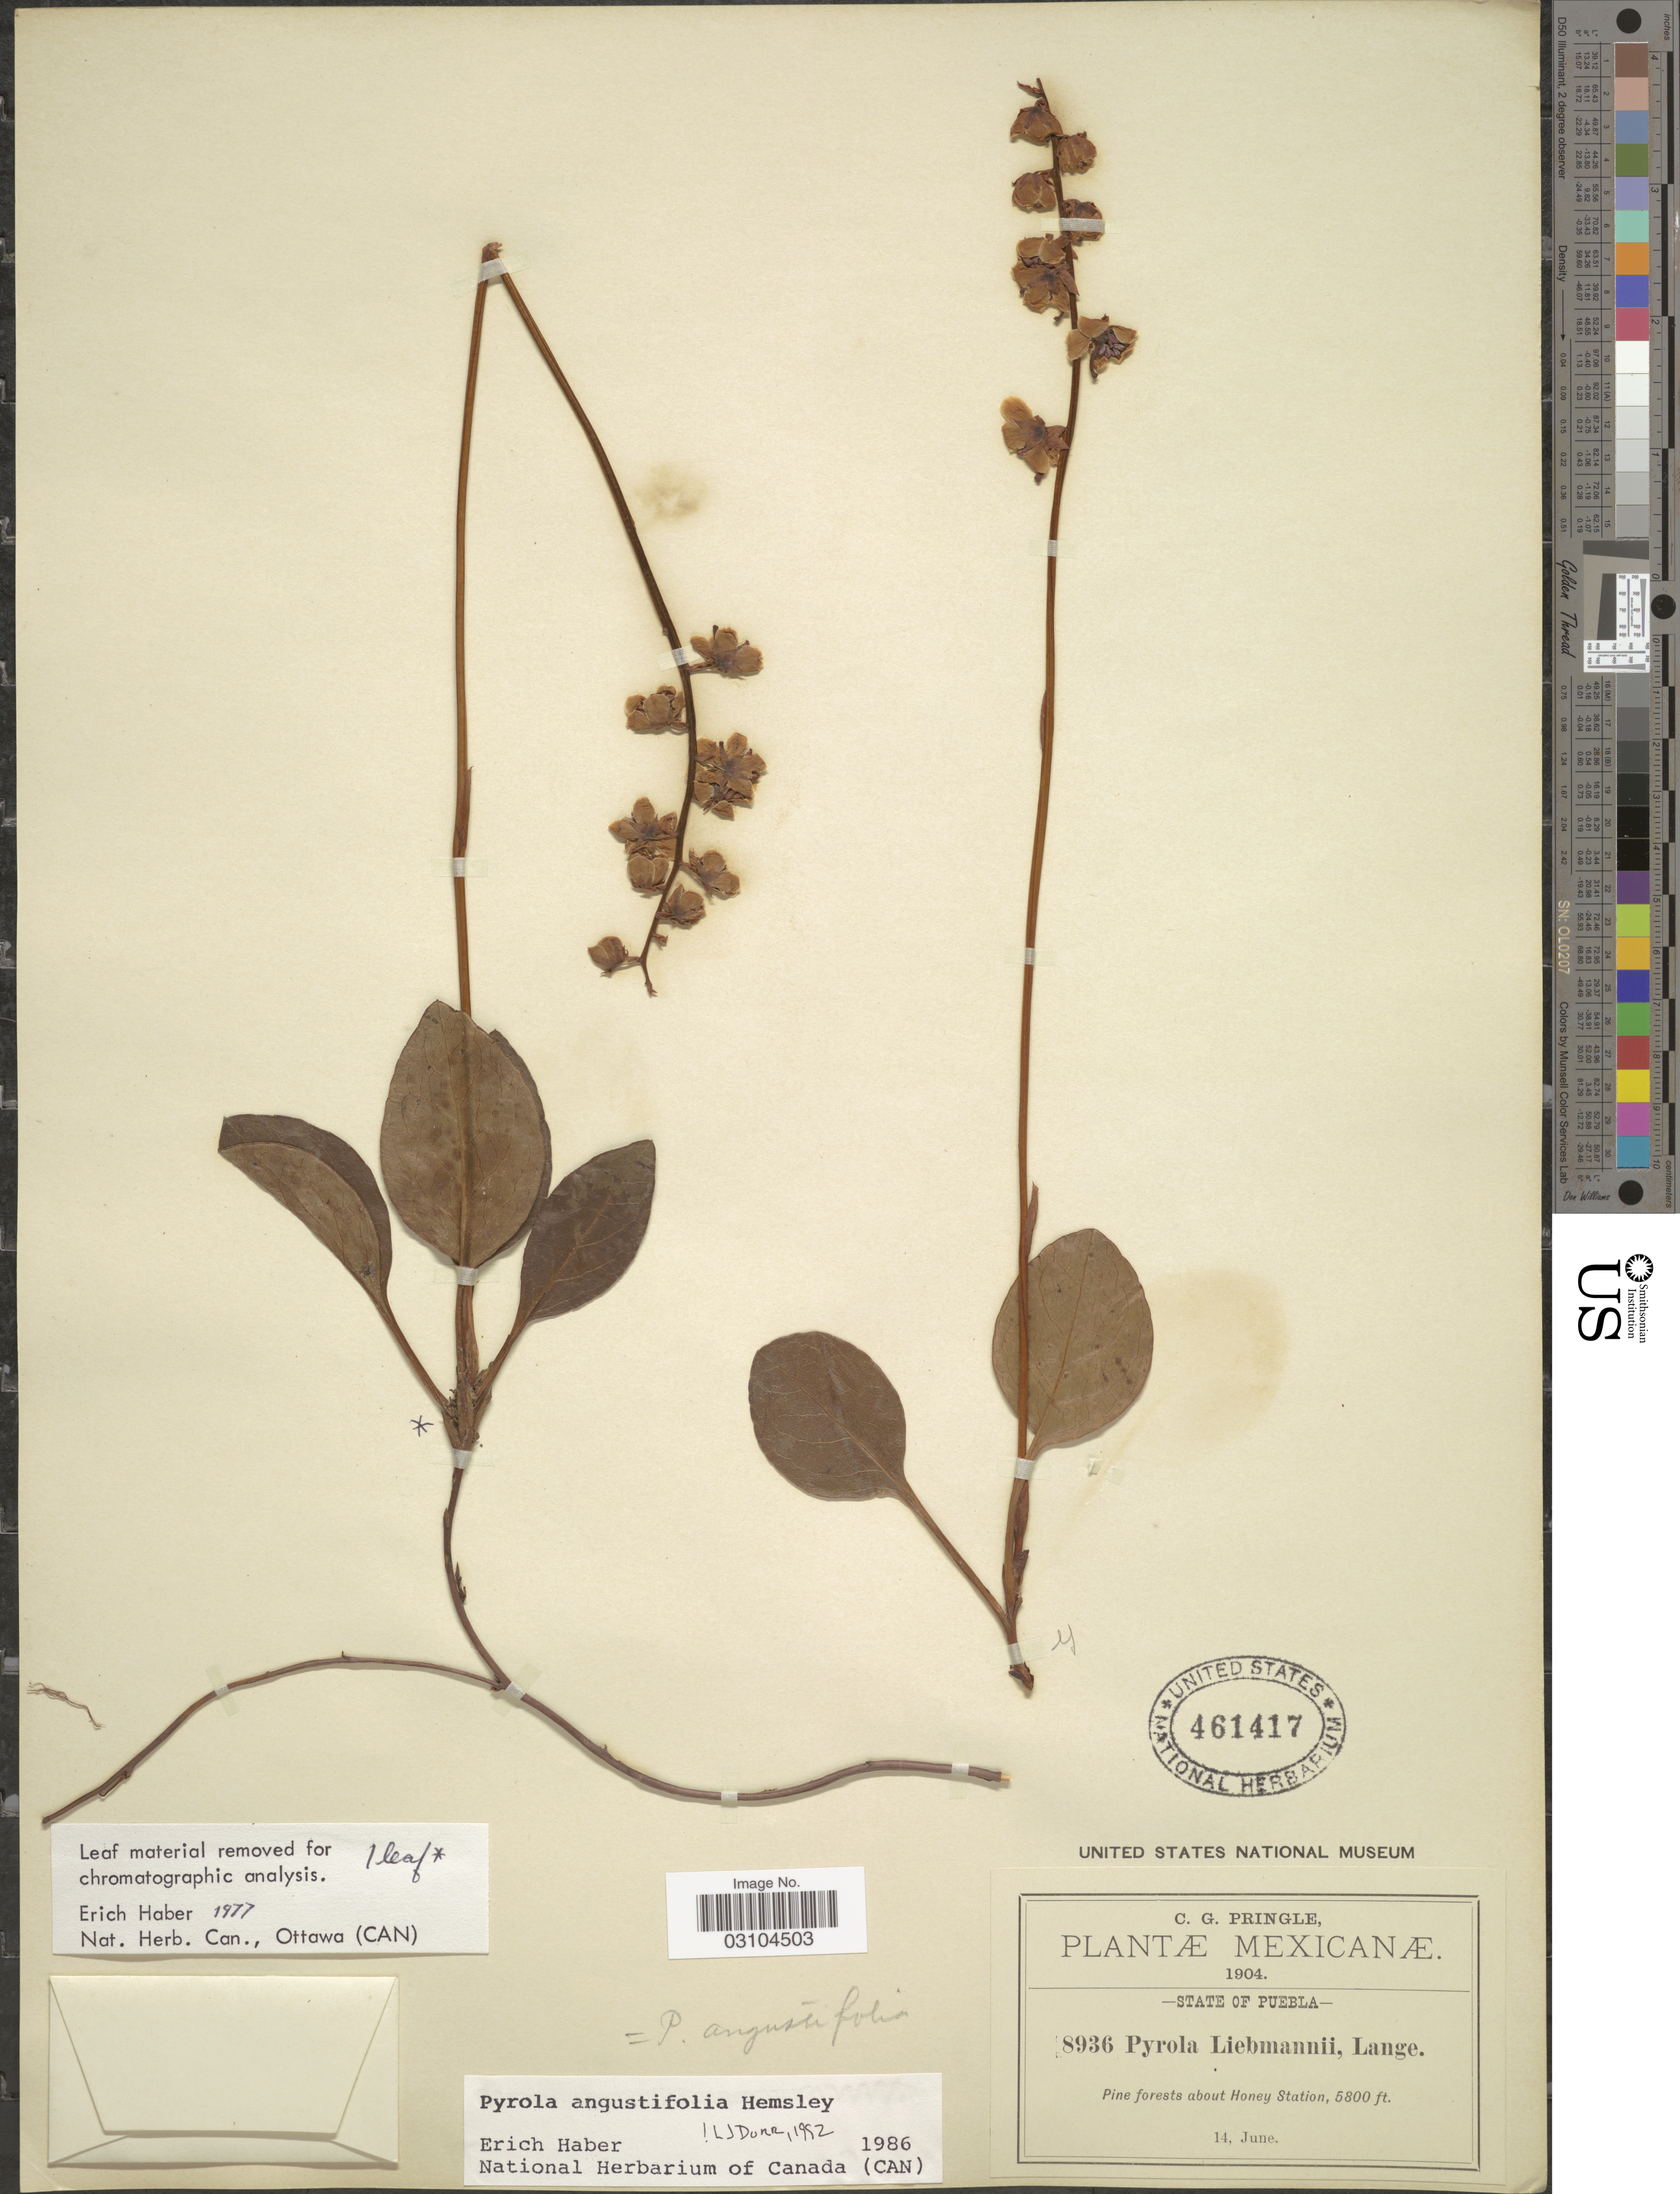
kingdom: Plantae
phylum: Tracheophyta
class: Magnoliopsida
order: Ericales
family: Ericaceae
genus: Pyrola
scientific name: Pyrola angustifolia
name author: (Alef.) Hemsl.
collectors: C. G. Pringle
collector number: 8936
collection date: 1904-06-14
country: Mexico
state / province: Puebla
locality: Pine forests about Honey Station.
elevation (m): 1768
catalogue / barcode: US 461417